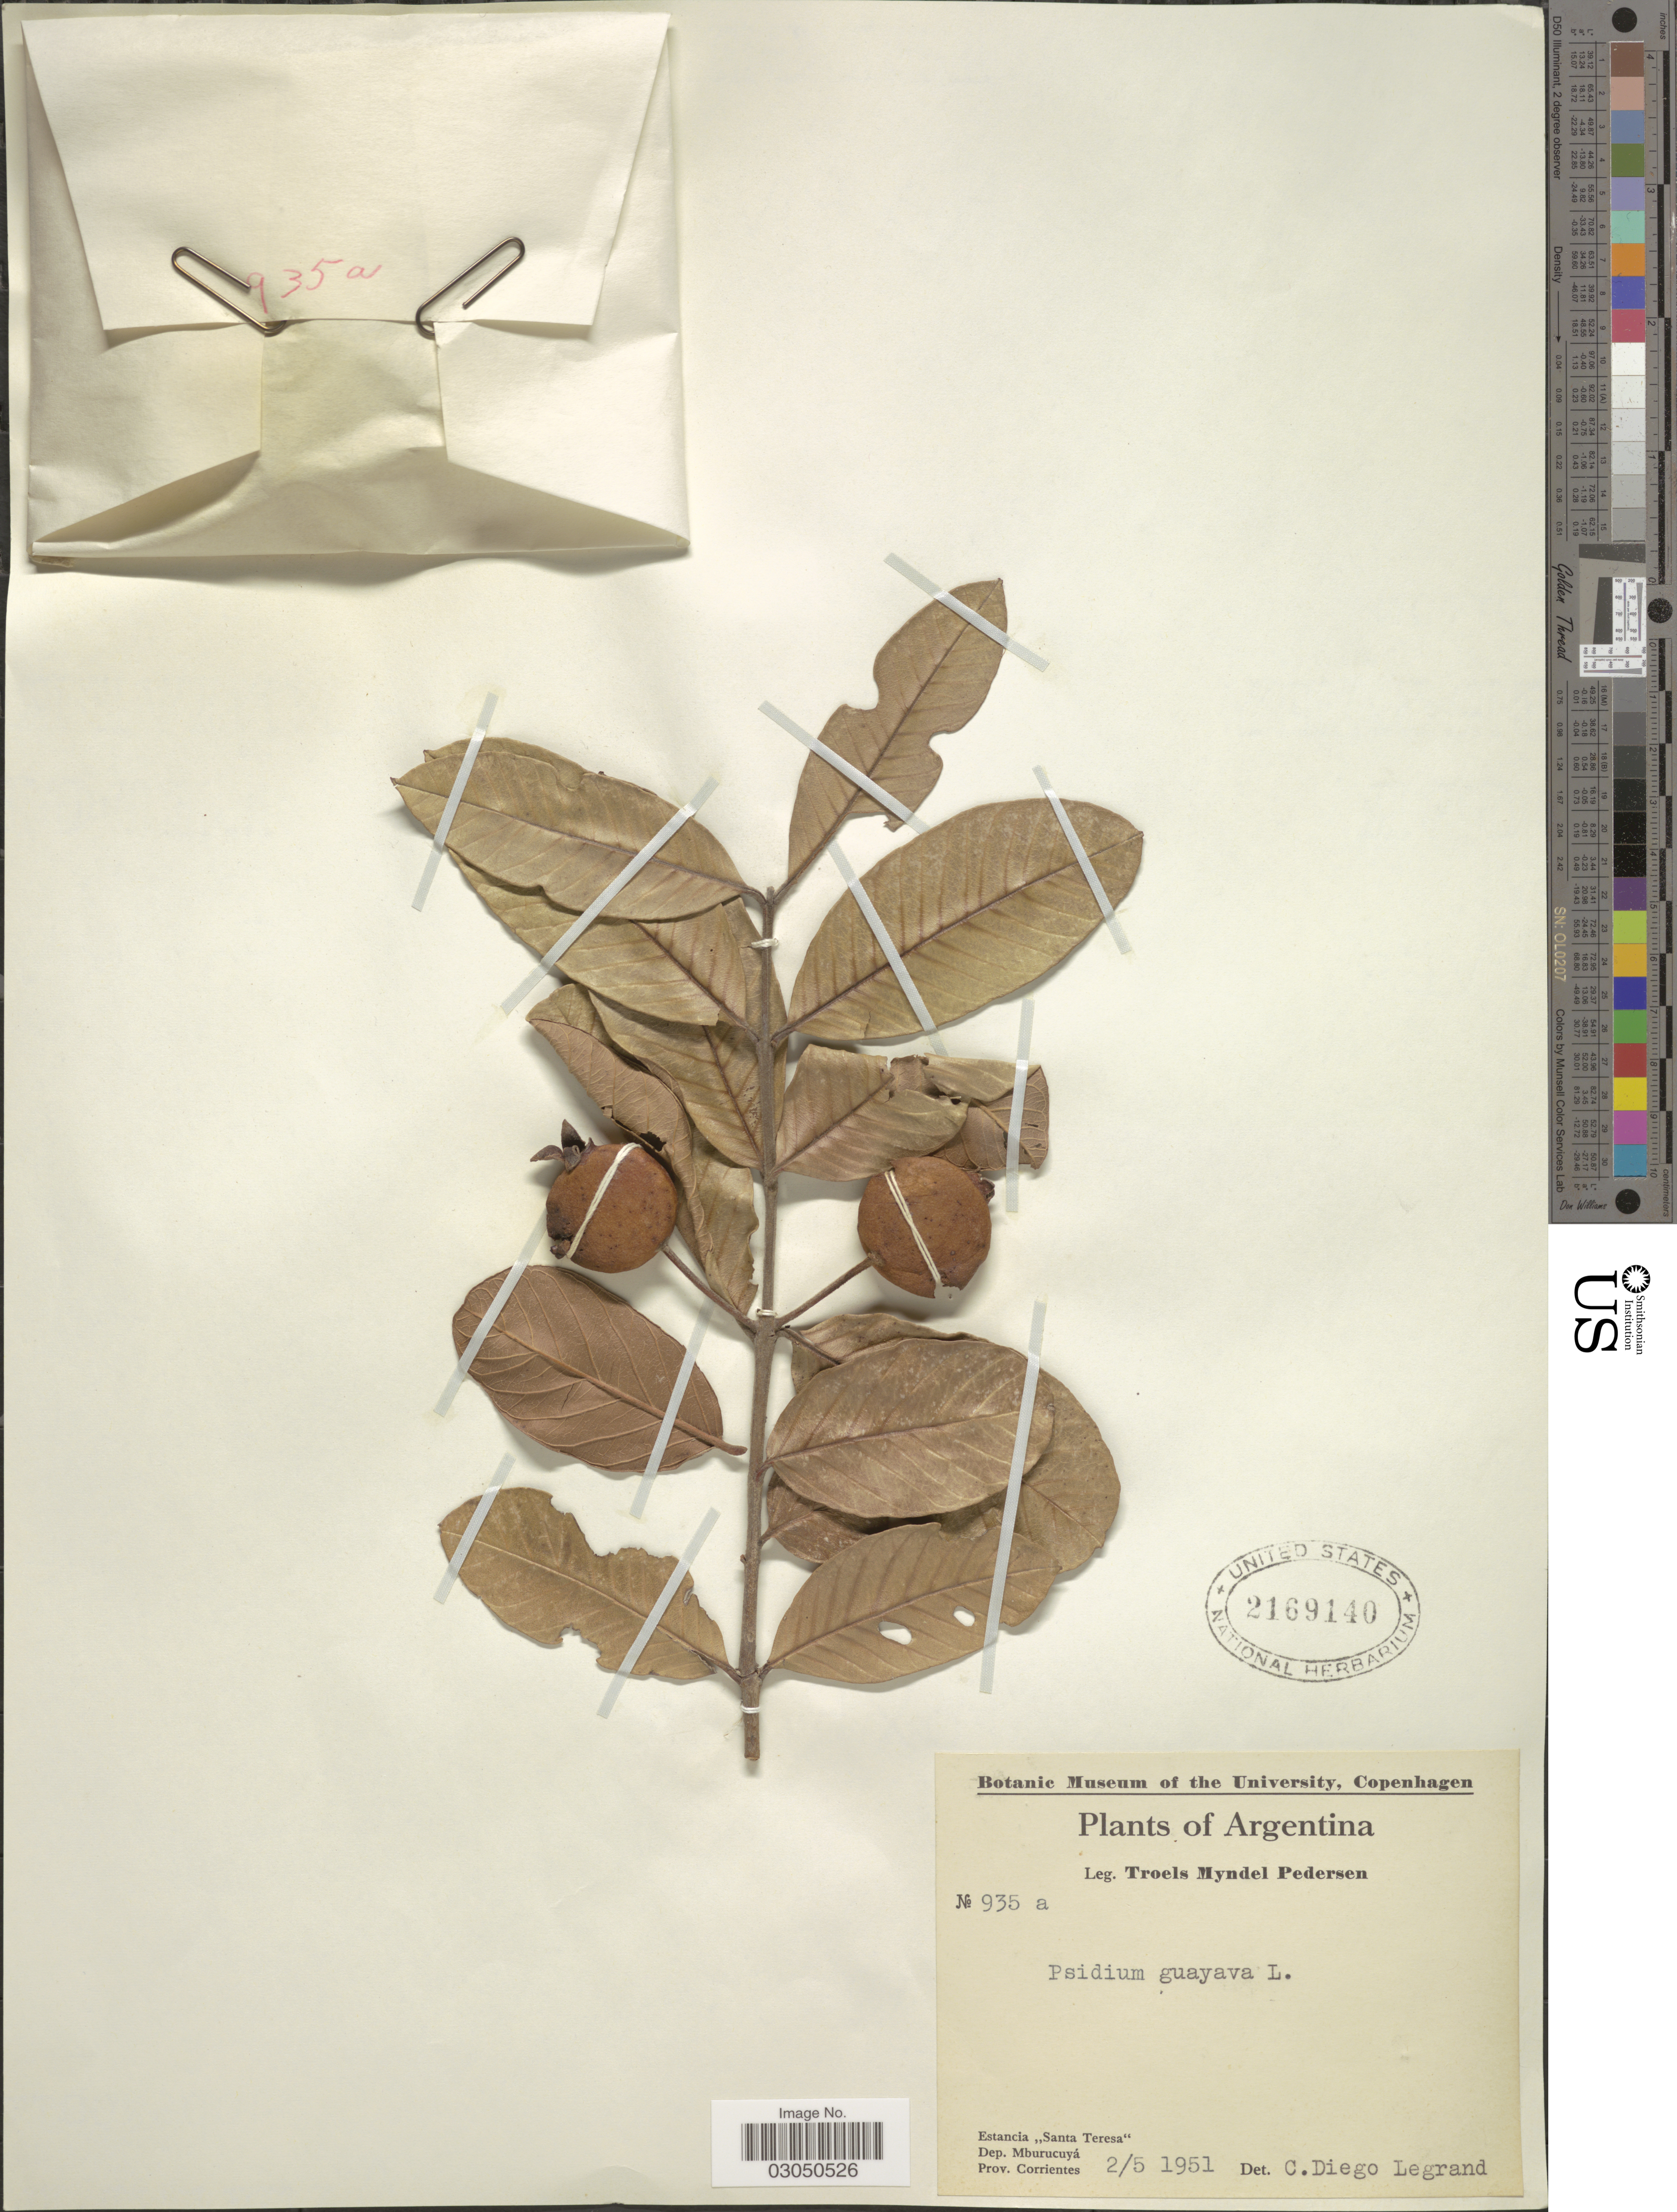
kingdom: Plantae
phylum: Tracheophyta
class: Magnoliopsida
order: Myrtales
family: Myrtaceae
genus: Psidium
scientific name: Psidium guajava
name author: L.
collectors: T. Pederson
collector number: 935a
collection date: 1951-05-02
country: Argentina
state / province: Corrientes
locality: Estancia "Santa Teresa". Dep. Mburucuyá. Prov. Corrientes.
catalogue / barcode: US 2169140